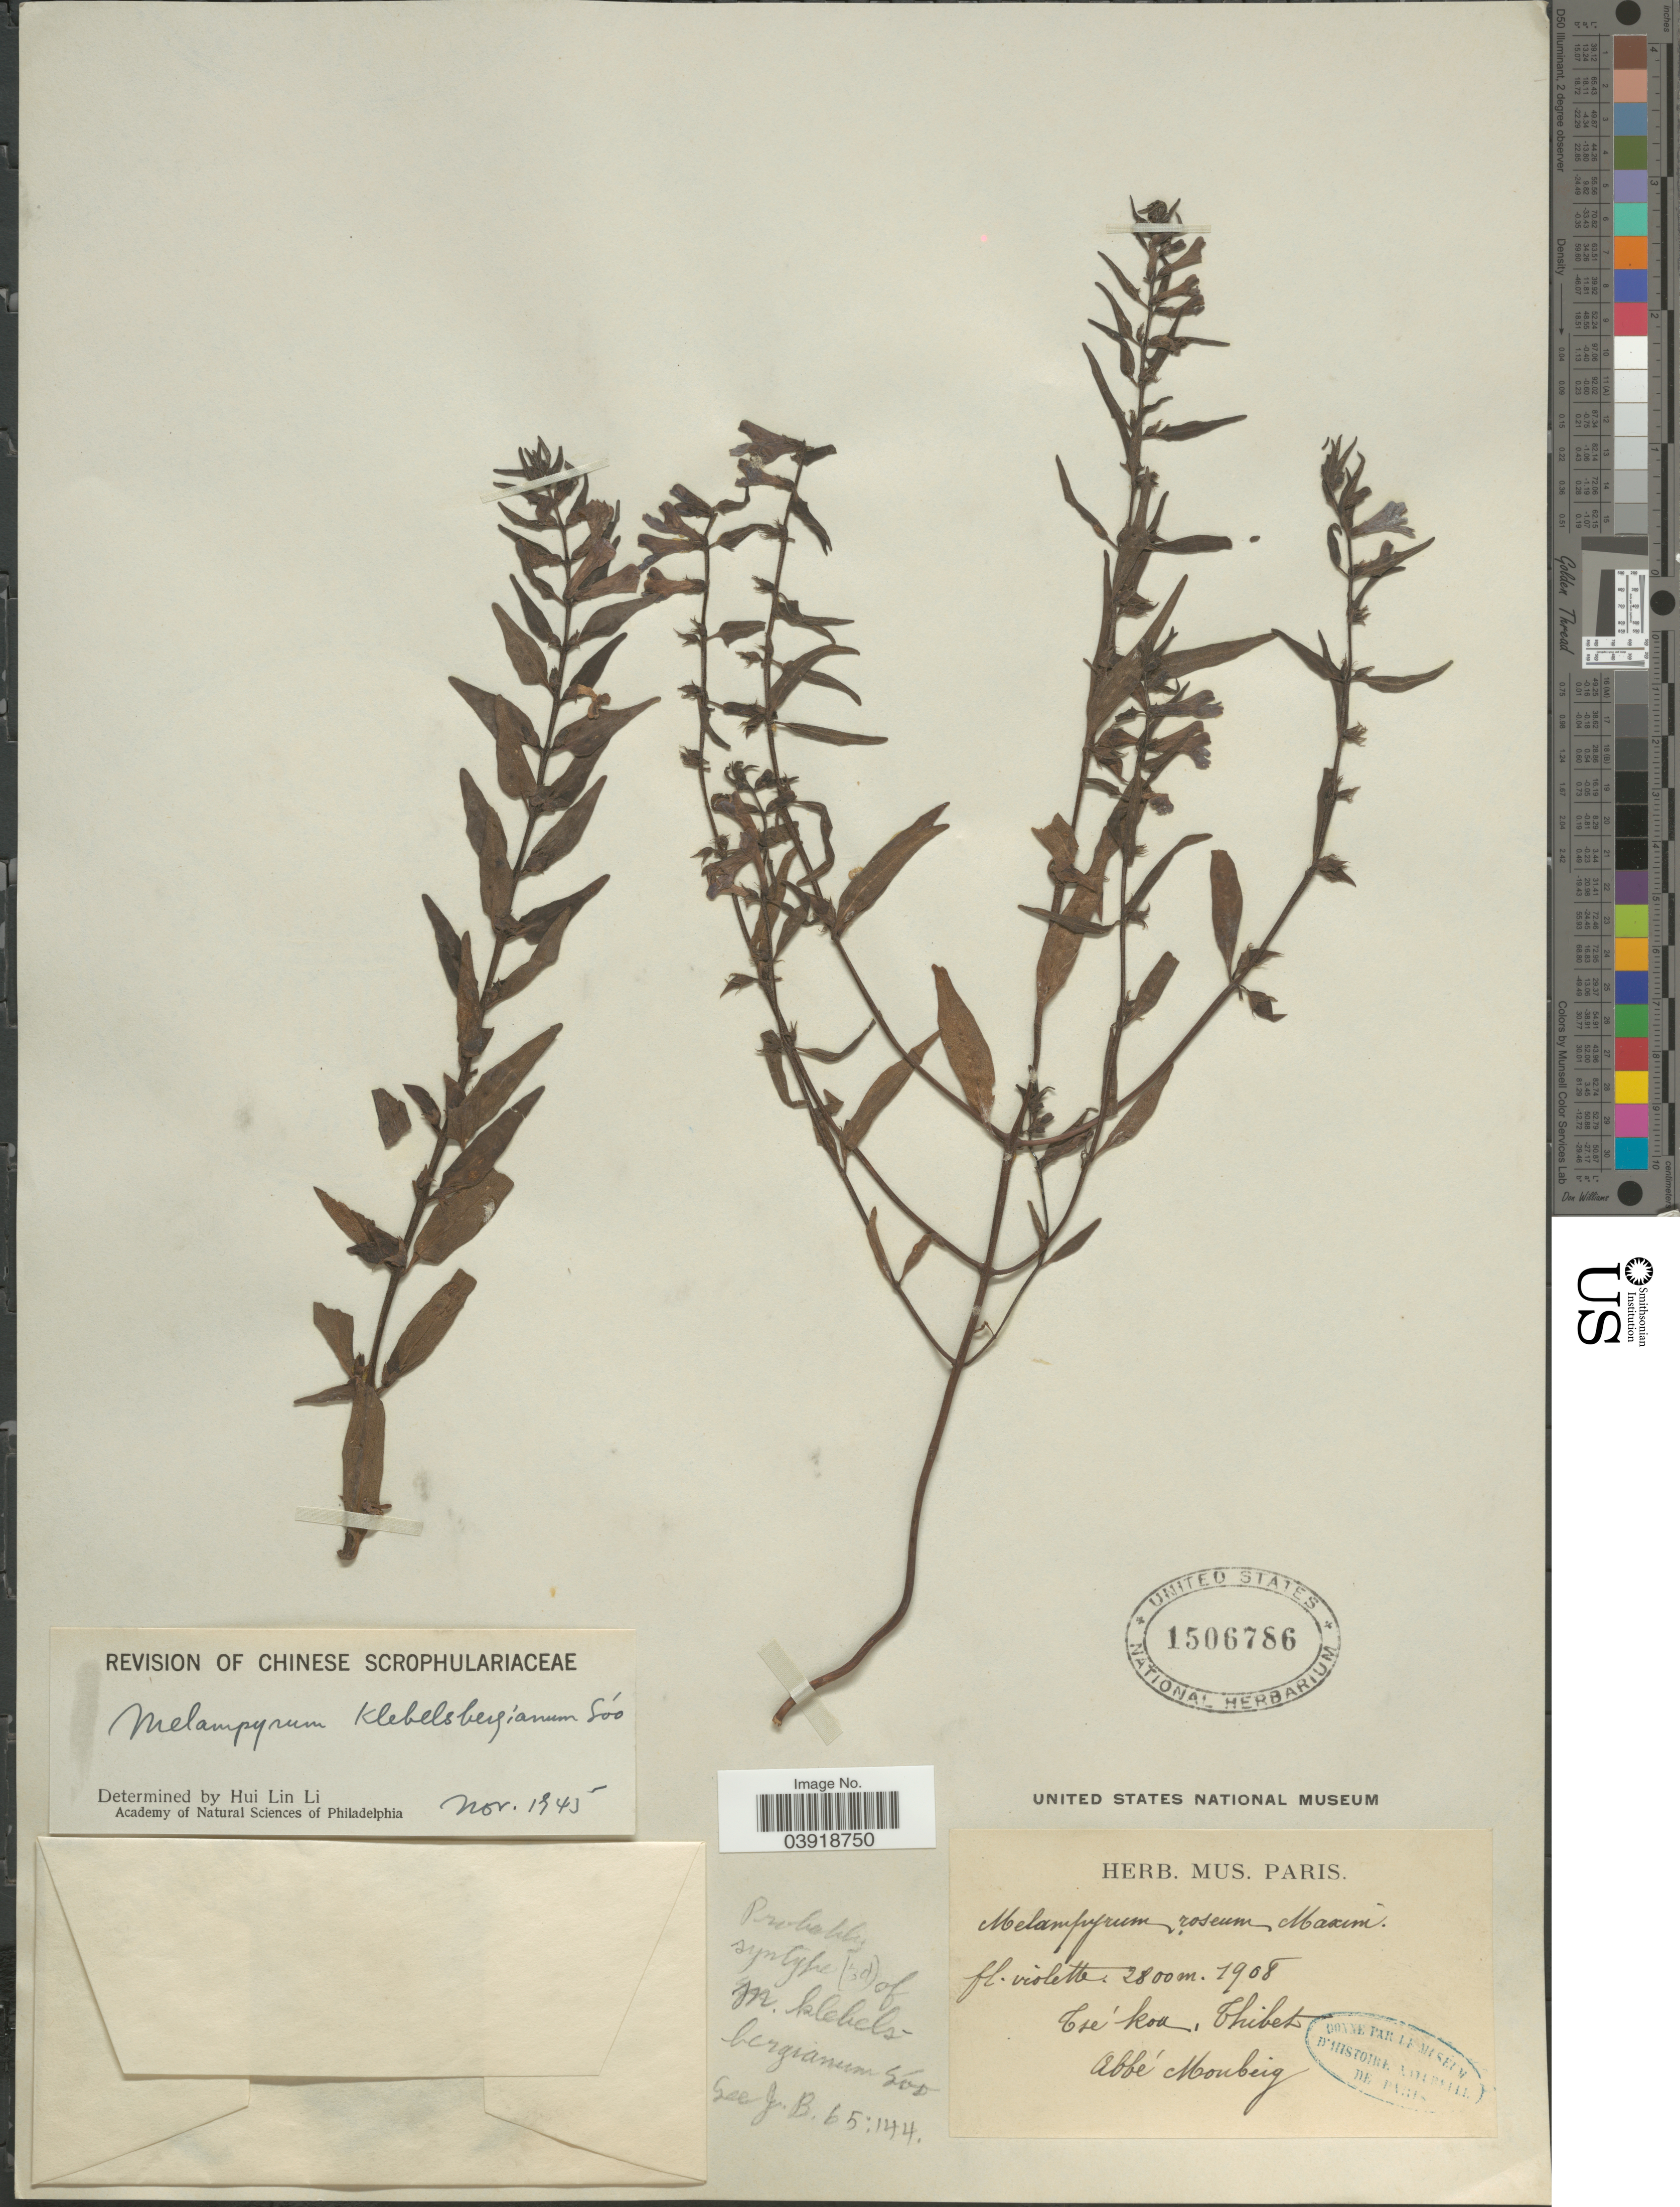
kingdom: Plantae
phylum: Tracheophyta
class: Magnoliopsida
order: Lamiales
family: Orobanchaceae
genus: Melampyrum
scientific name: Melampyrum klebelsbergianum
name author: Soó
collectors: A. Monbeig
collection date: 1908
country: China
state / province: Xizang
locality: Tze koa, Thibet.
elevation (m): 2800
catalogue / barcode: US 1506786